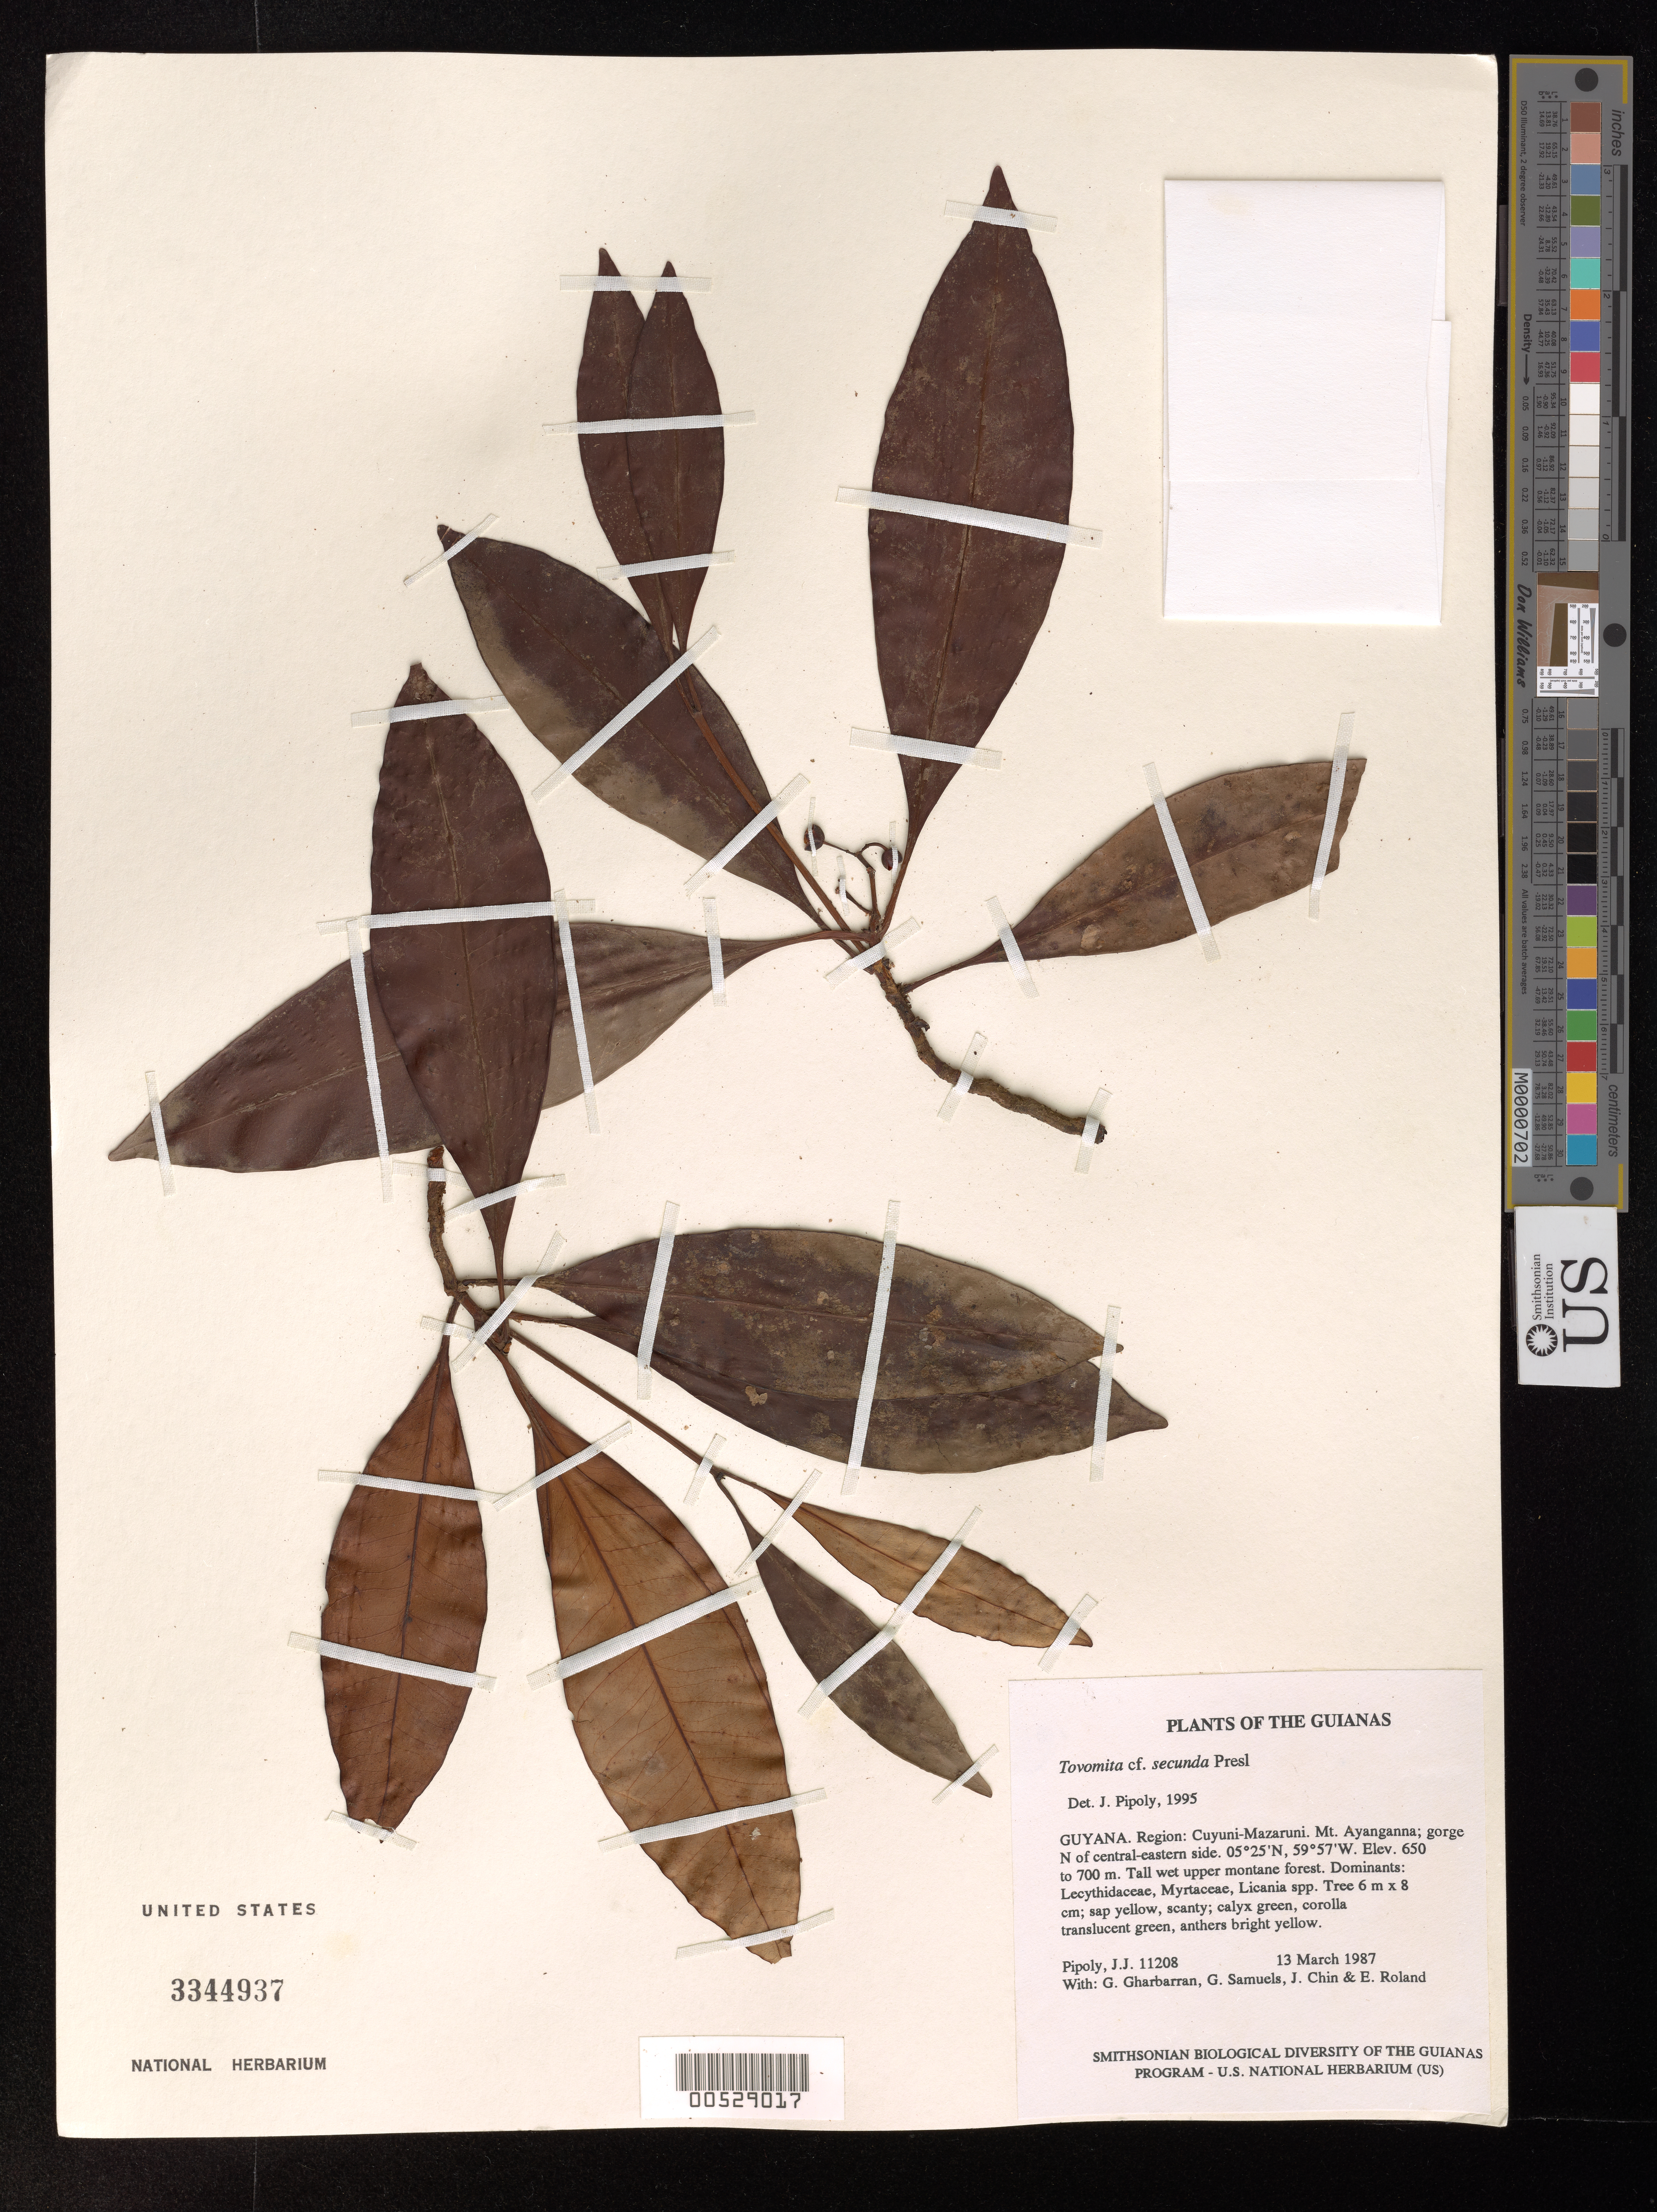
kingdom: Plantae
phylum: Tracheophyta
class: Magnoliopsida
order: Malpighiales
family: Clusiaceae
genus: Tovomita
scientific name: Tovomita secunda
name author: Poepp. ex Planch. & Triana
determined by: Pipoly, J. J., III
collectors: J. J. Pipoly, G. Gharbarran, G. Samuels, J. Chin & E. Roland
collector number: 11208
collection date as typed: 13 March 1987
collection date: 1987-03-13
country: Guyana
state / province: Cuyuni-Mazaruni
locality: Mt. Ayanganna; gorge N of central-eastern side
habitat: Tall wet upper montane forest. Dominants: Lecythidaceae, Myrtaceae, Licania spp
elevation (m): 650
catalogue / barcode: US 3344937